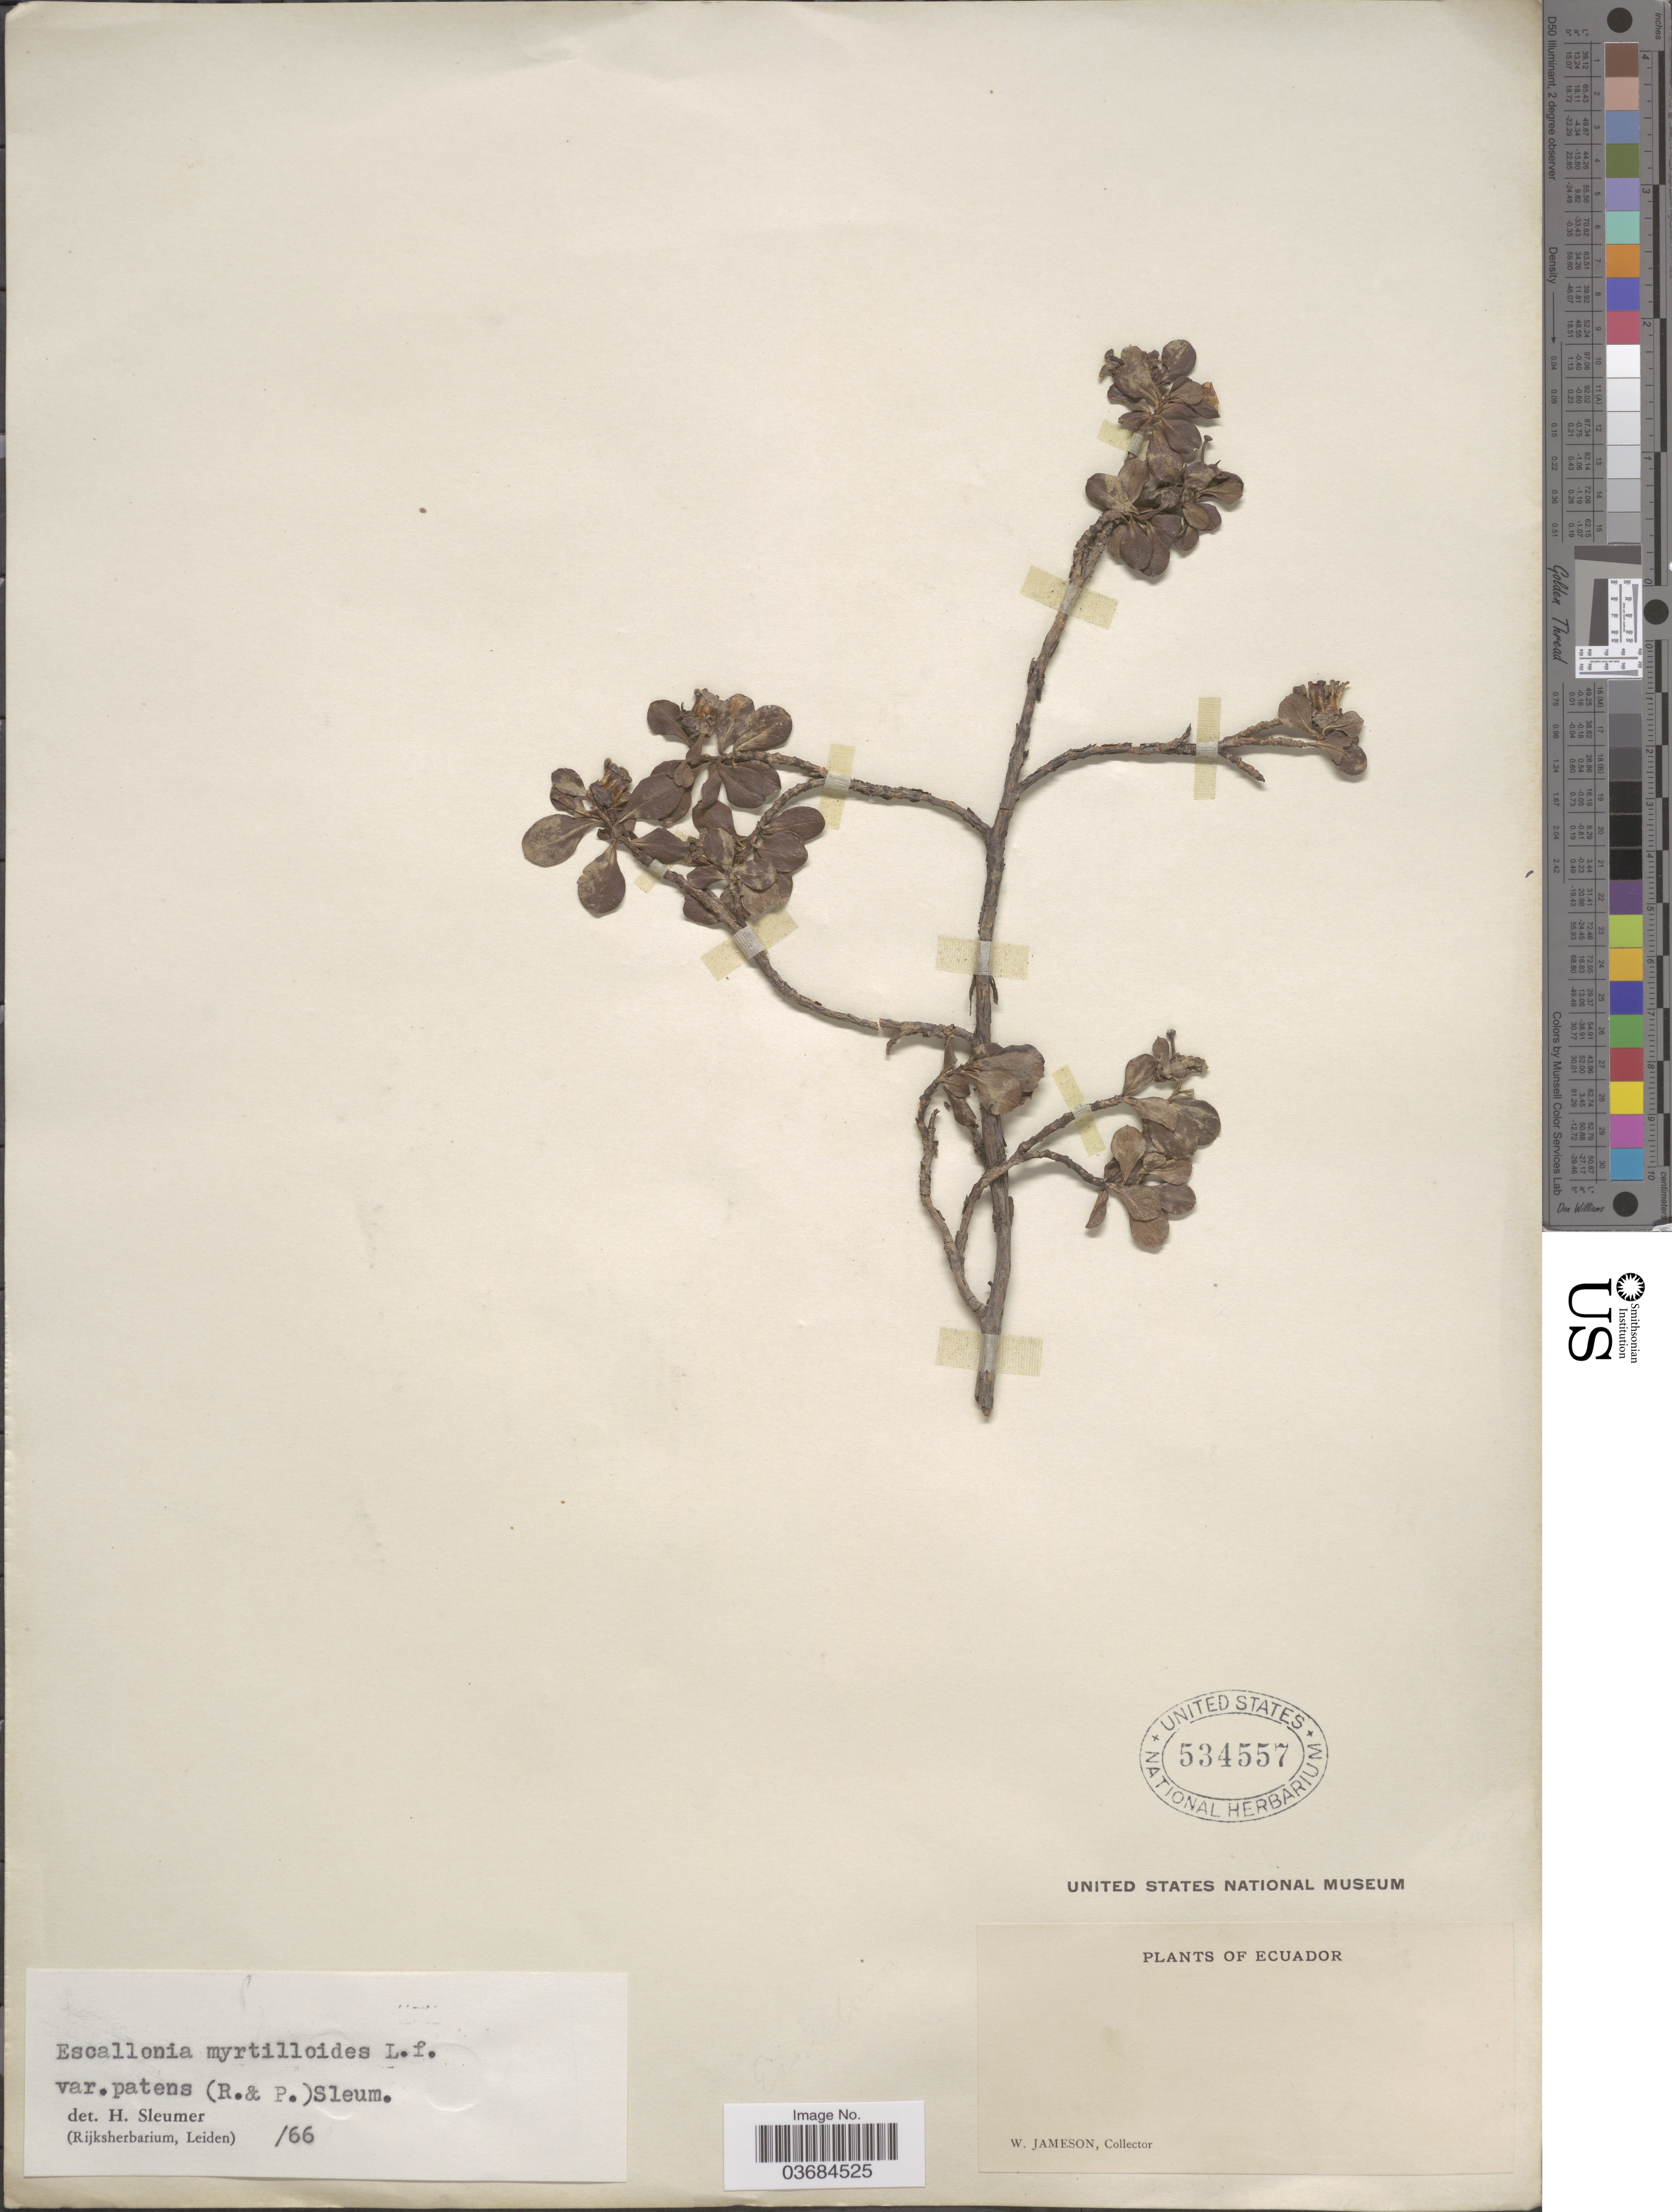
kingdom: Plantae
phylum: Tracheophyta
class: Magnoliopsida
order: Escalloniales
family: Escalloniaceae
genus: Escallonia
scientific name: Escallonia myrtilloides var. patens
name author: (Ruiz & Pavón) Sleumer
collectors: W. Jameson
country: Ecuador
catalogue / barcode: US 534557